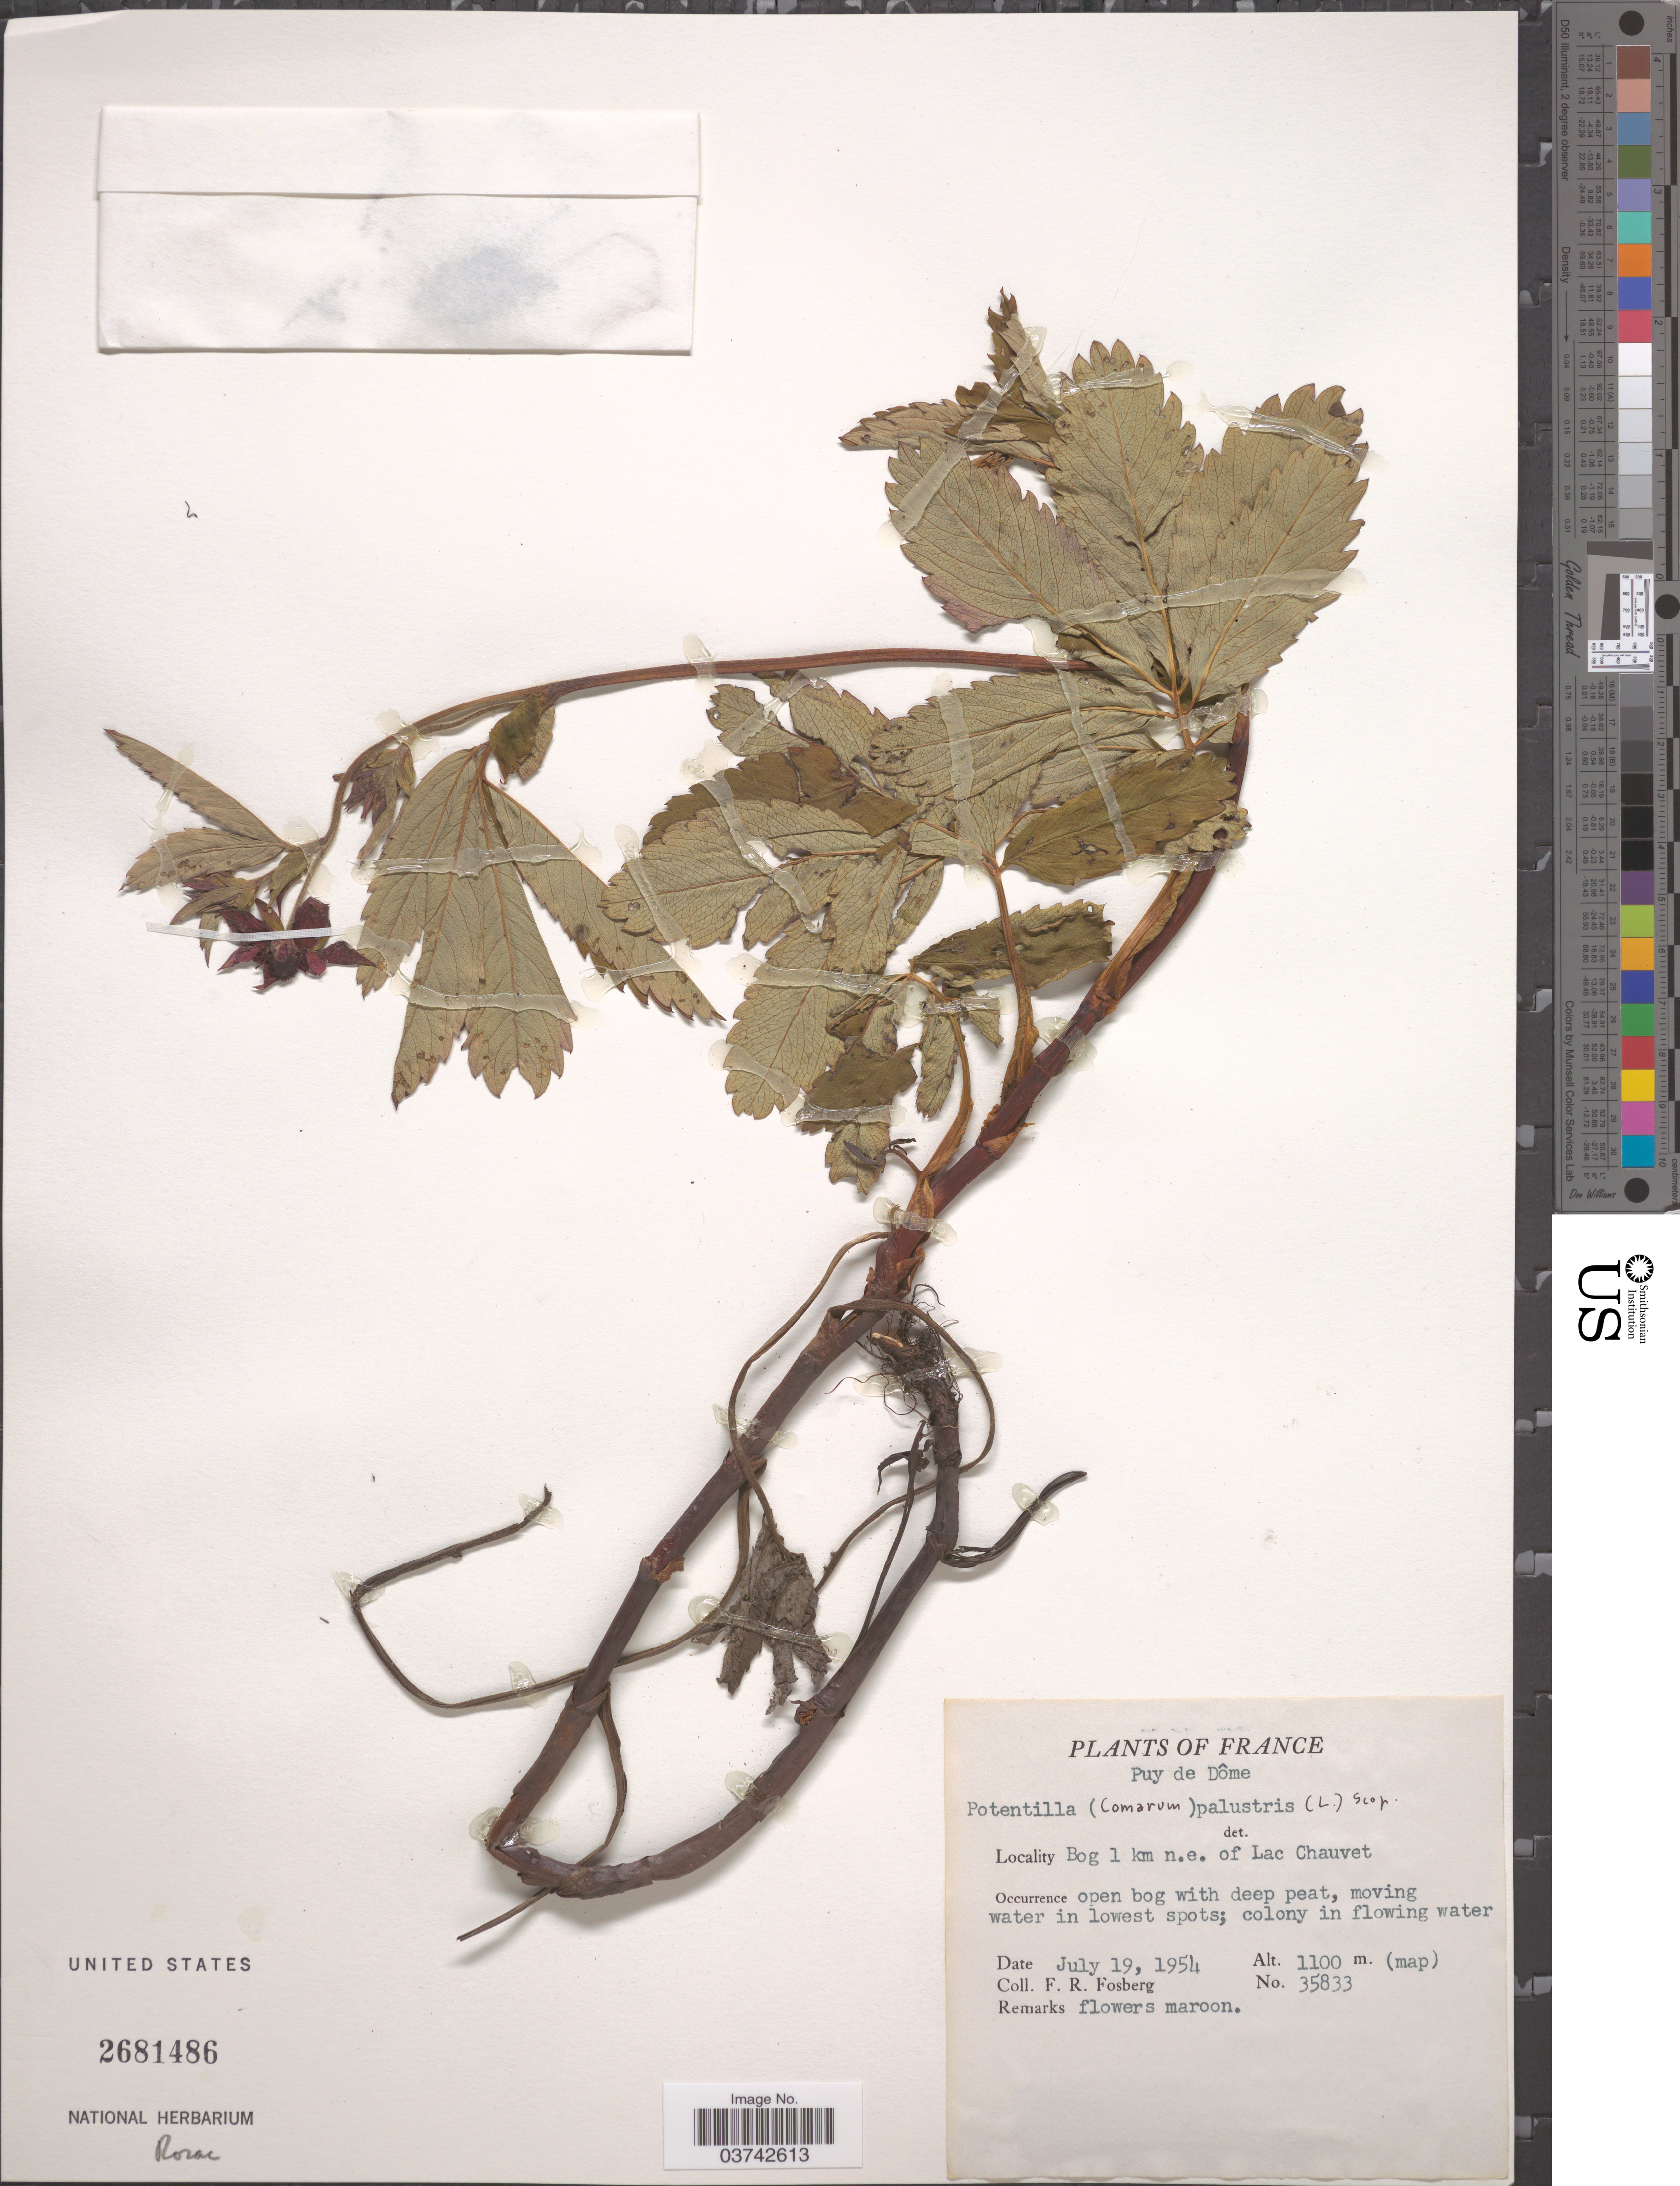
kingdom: Plantae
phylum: Tracheophyta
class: Magnoliopsida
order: Rosales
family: Rosaceae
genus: Comarum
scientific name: Comarum palustre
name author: L.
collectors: F. R. Fosberg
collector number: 35833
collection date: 1954-07-19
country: France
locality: Puy de Dôme. Bog 1 km n.e. of Lac Chauvet.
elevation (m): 1100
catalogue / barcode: US 2681486